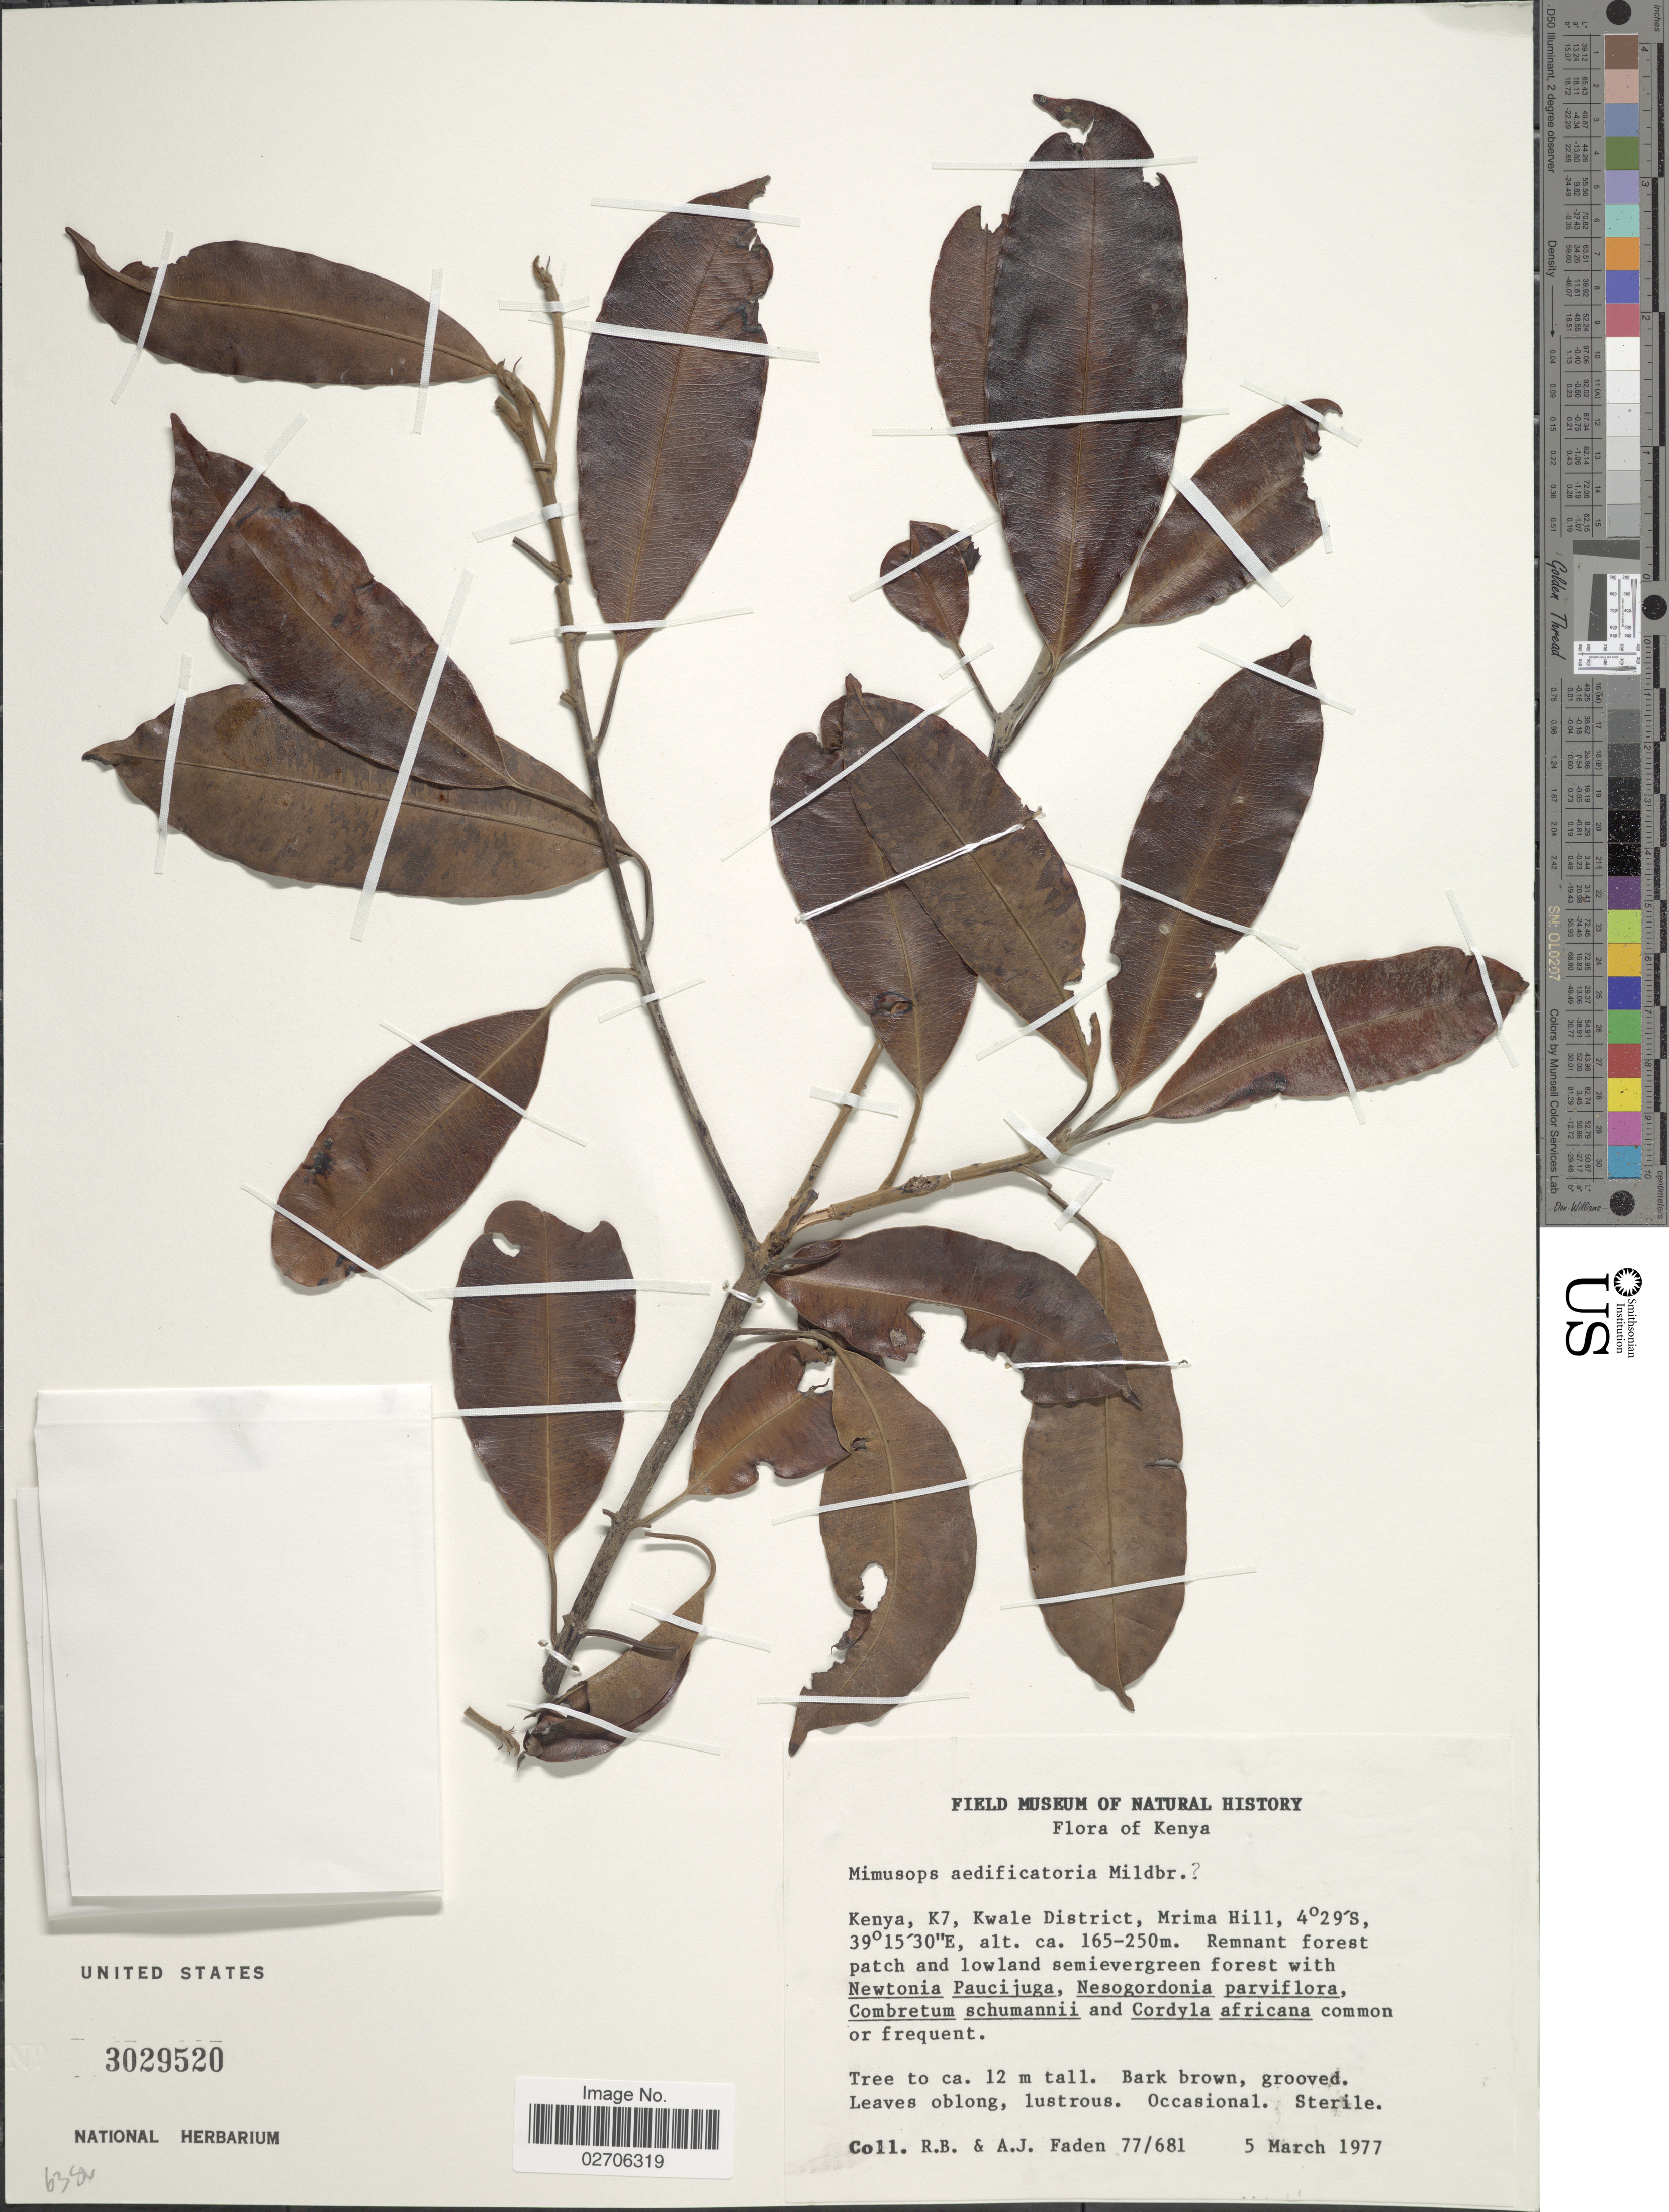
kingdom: Plantae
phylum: Tracheophyta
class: Magnoliopsida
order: Ericales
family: Sapotaceae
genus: Mimusops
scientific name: Mimusops aedificatoria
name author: Mildbr.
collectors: R. B. Faden & A. J. Faden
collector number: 77/681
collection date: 1977-03-05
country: Kenya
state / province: Kwale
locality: K7, Kwale District, Mrima Hill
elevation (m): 165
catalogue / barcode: US 3029520